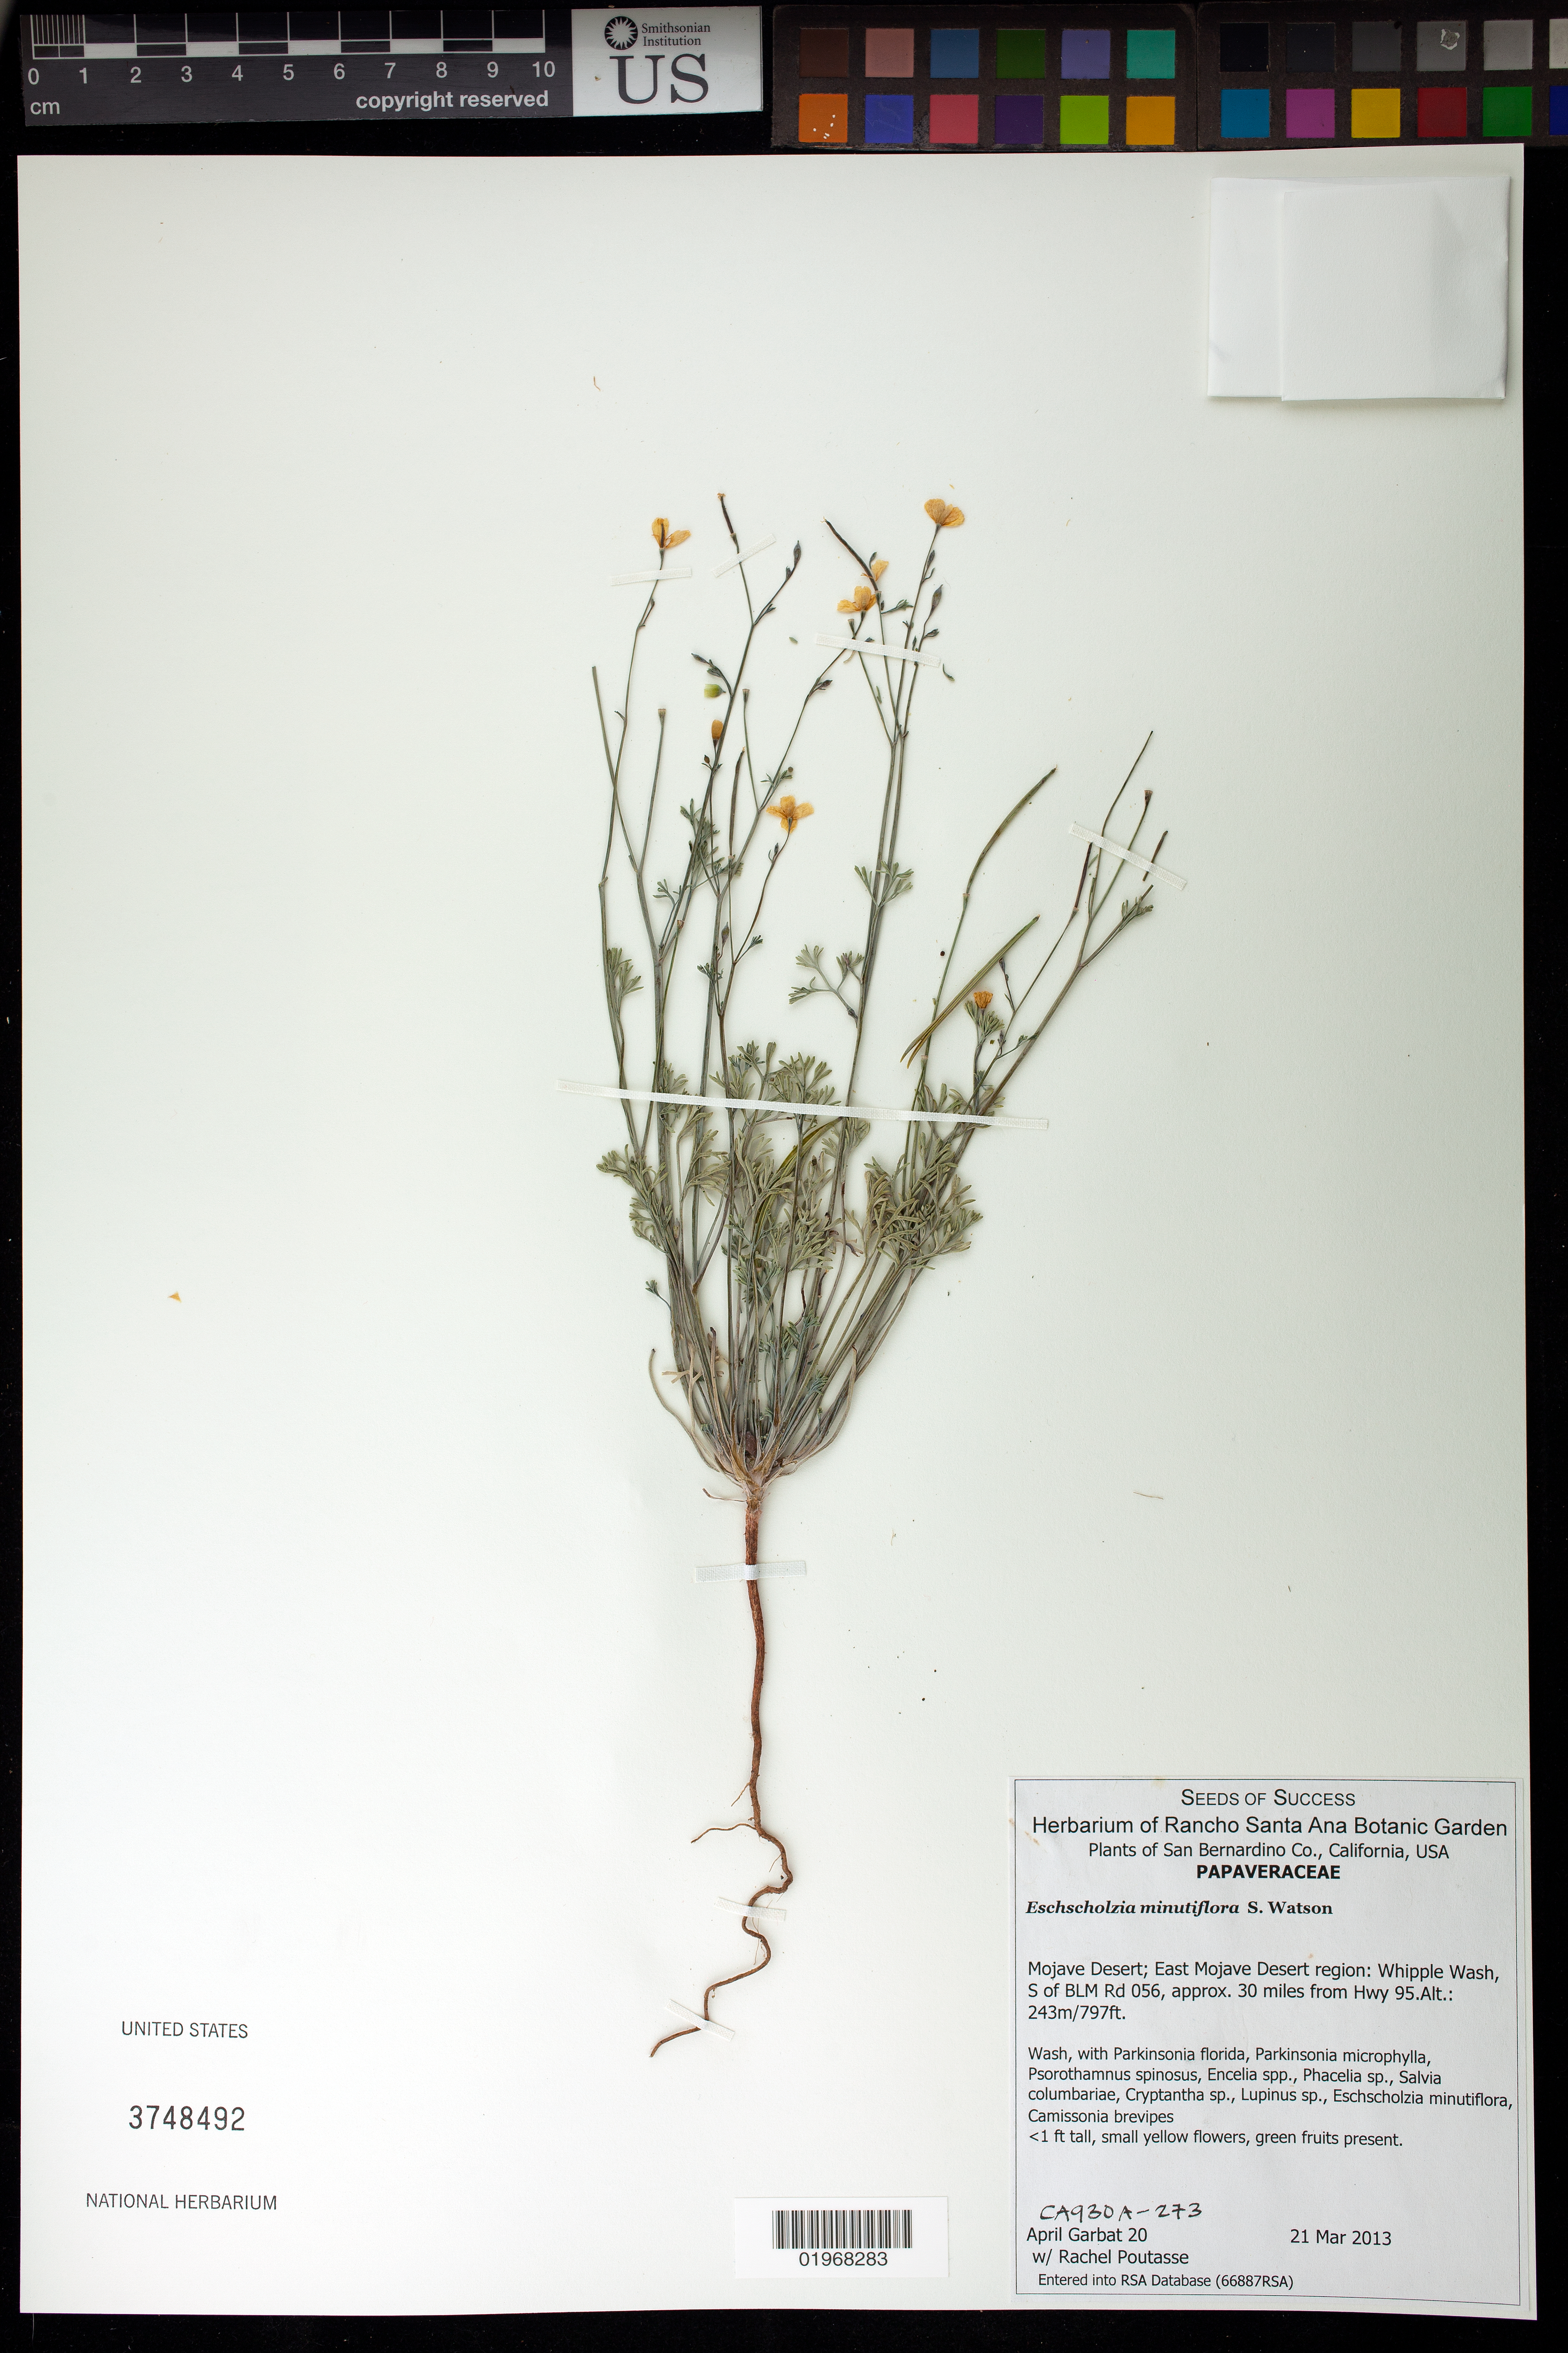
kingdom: Plantae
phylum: Tracheophyta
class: Magnoliopsida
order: Ranunculales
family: Papaveraceae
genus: Eschscholzia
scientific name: Eschscholzia minutiflora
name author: S. Watson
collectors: A. Garbat & R. Poutasse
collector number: CA930A-273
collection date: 2013-03-21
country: United States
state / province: California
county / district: San Bernardino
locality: Mojave Desert, East region. Whipple Wash, S of BLM Rd 056, approx. 30 mi. from Hwy 95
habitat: Wash. With Parkinsonia florida, Cryptantha sp., Lupinus sp., ect.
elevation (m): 243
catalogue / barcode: US 3748492